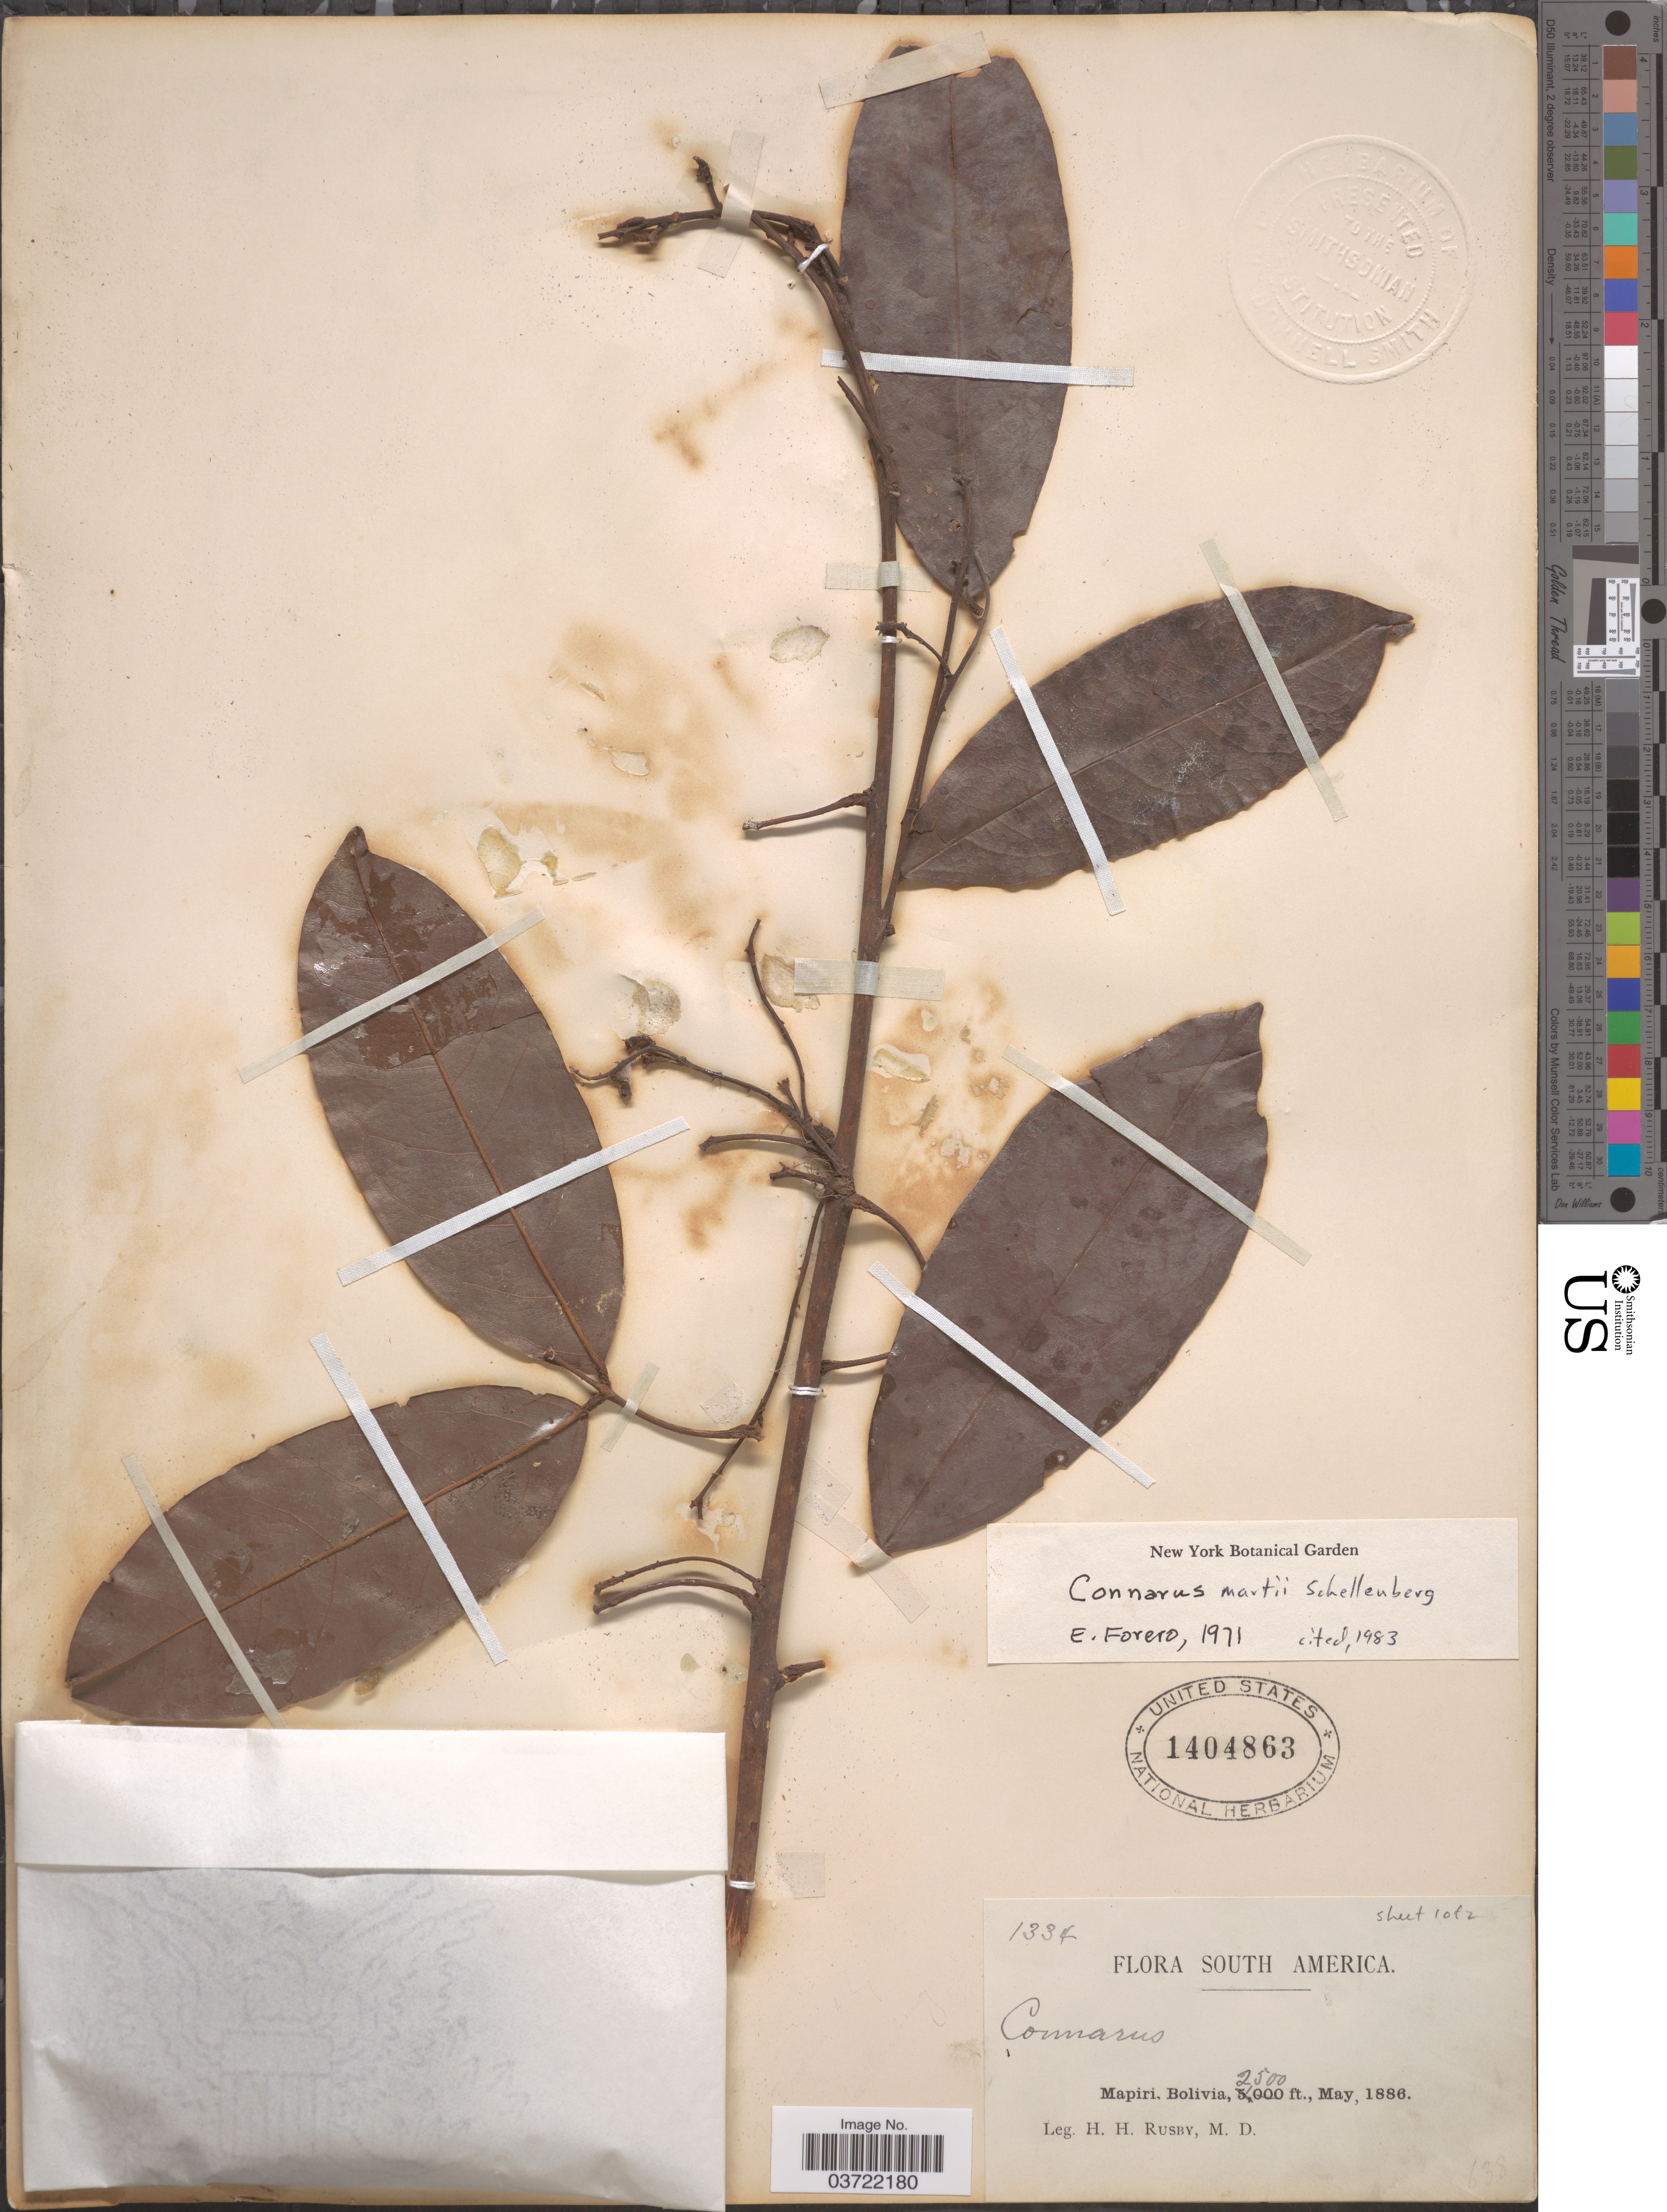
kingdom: Plantae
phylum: Tracheophyta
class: Magnoliopsida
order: Oxalidales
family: Connaraceae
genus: Connarus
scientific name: Connarus martii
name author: Schellenb.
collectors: H. H. Rusby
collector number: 1334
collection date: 1886-05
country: Bolivia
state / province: La Páz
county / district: Larecaja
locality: Mapiri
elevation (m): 762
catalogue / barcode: US 1404863